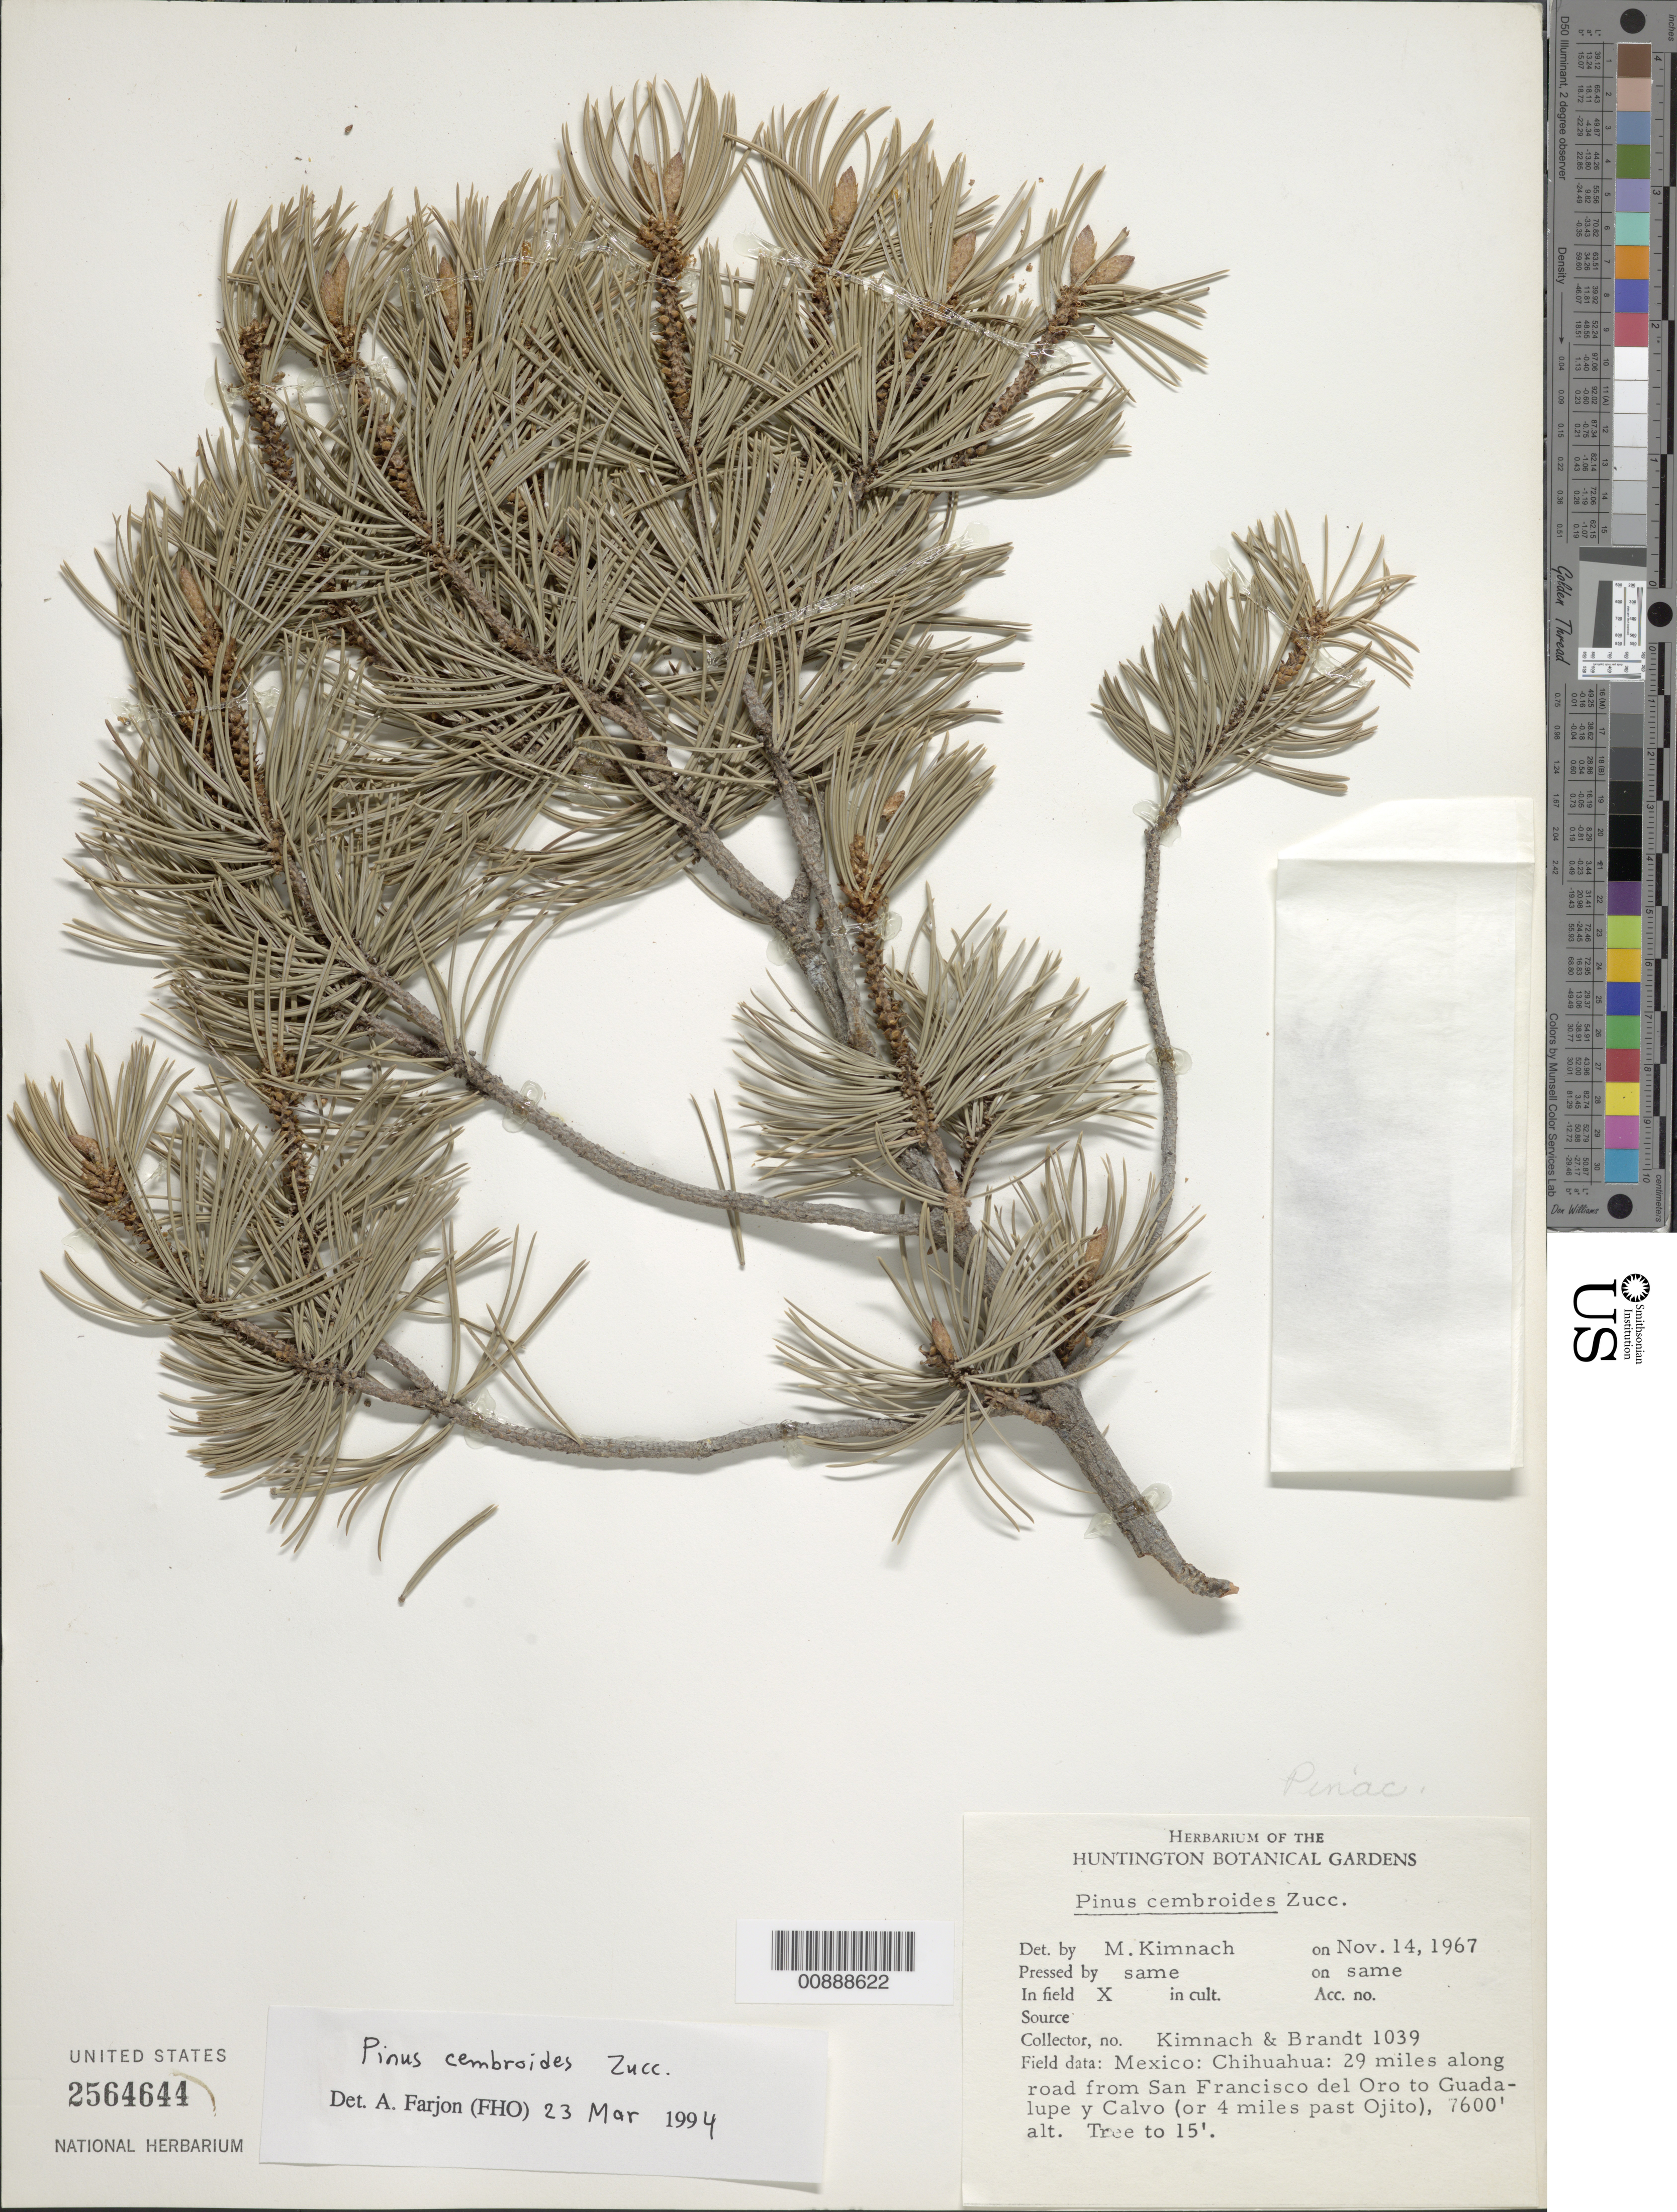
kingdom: Plantae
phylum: Tracheophyta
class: Pinopsida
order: Pinales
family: Pinaceae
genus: Pinus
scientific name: Pinus cembroides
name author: Zucc.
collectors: M. W. Kimnach & -. Brandt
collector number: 1039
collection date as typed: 14 Nov 1967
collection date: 1967-11-14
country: Mexico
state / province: Chihuahua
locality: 29 miles along road from San Francisco del Oro to Guadalupe y Calvo (or 4 miles past Ojito).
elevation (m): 2316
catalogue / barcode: US 2564644